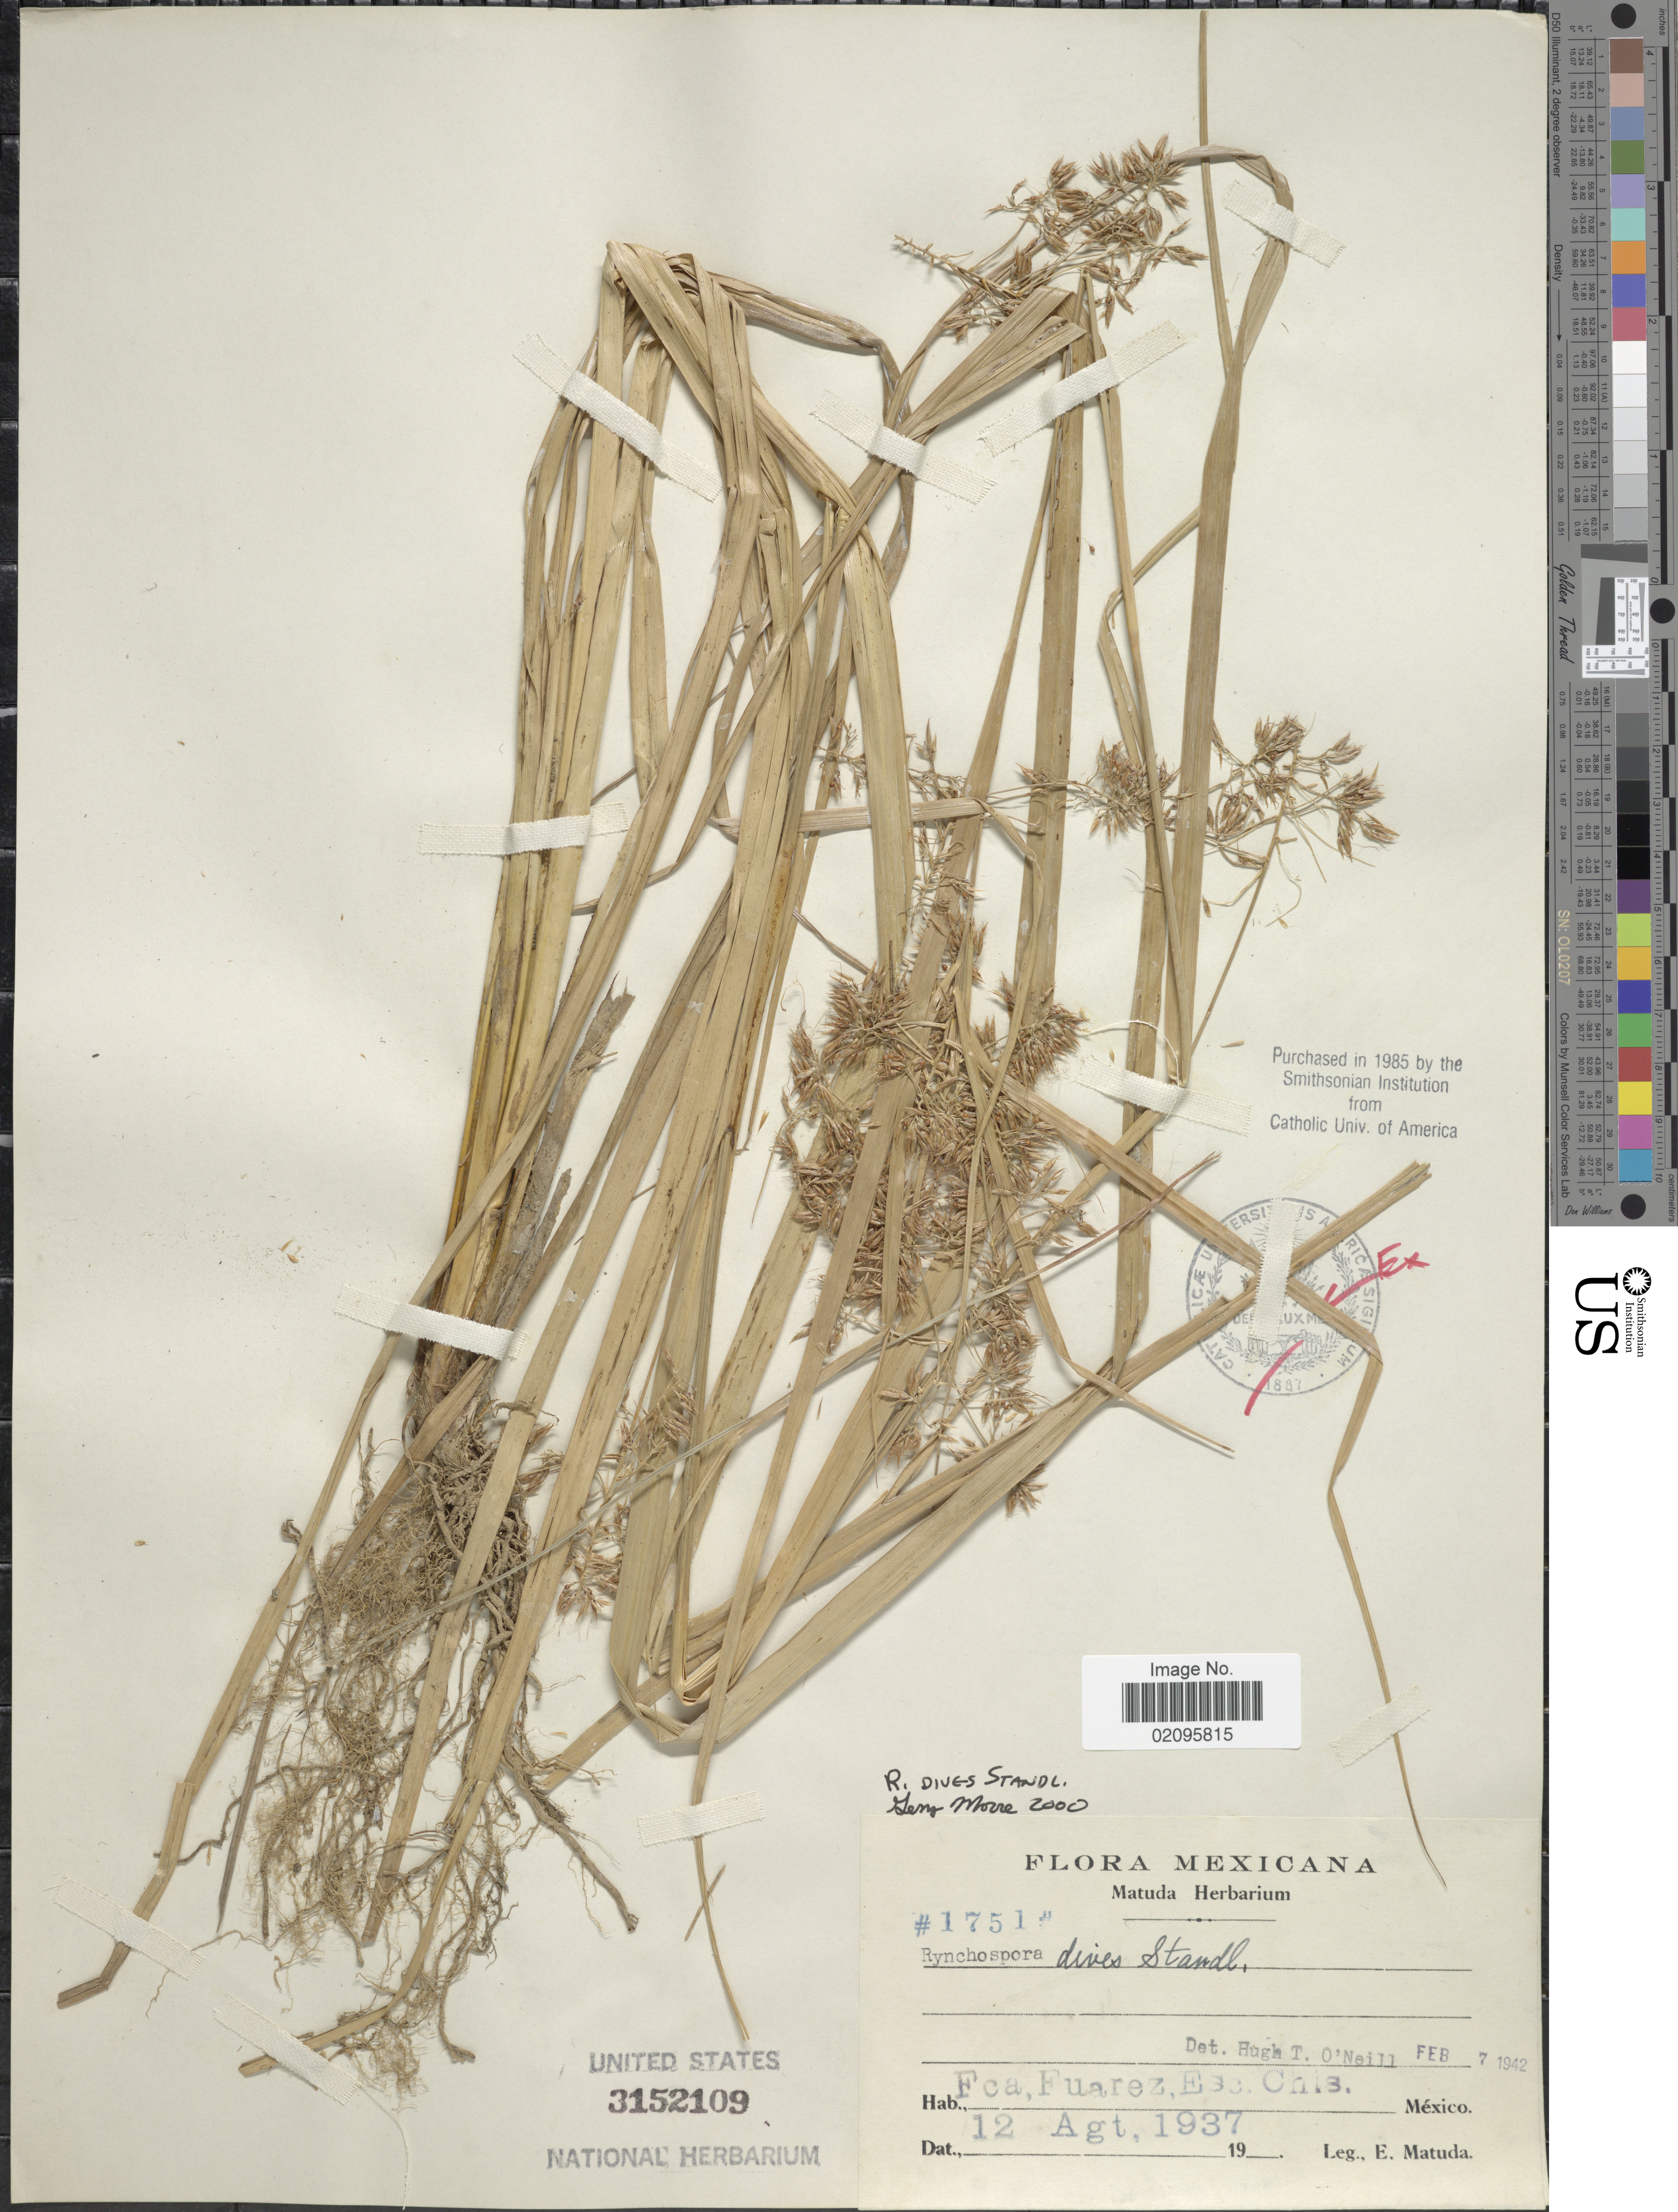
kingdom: Plantae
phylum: Tracheophyta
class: Liliopsida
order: Poales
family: Cyperaceae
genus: Rhynchospora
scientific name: Rhynchospora dives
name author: Standl.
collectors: E. Matuda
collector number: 1751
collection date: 1937-08-12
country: Mexico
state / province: Chiapas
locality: Fca, Fuarez, Esc. Chis.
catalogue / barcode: US 3152109